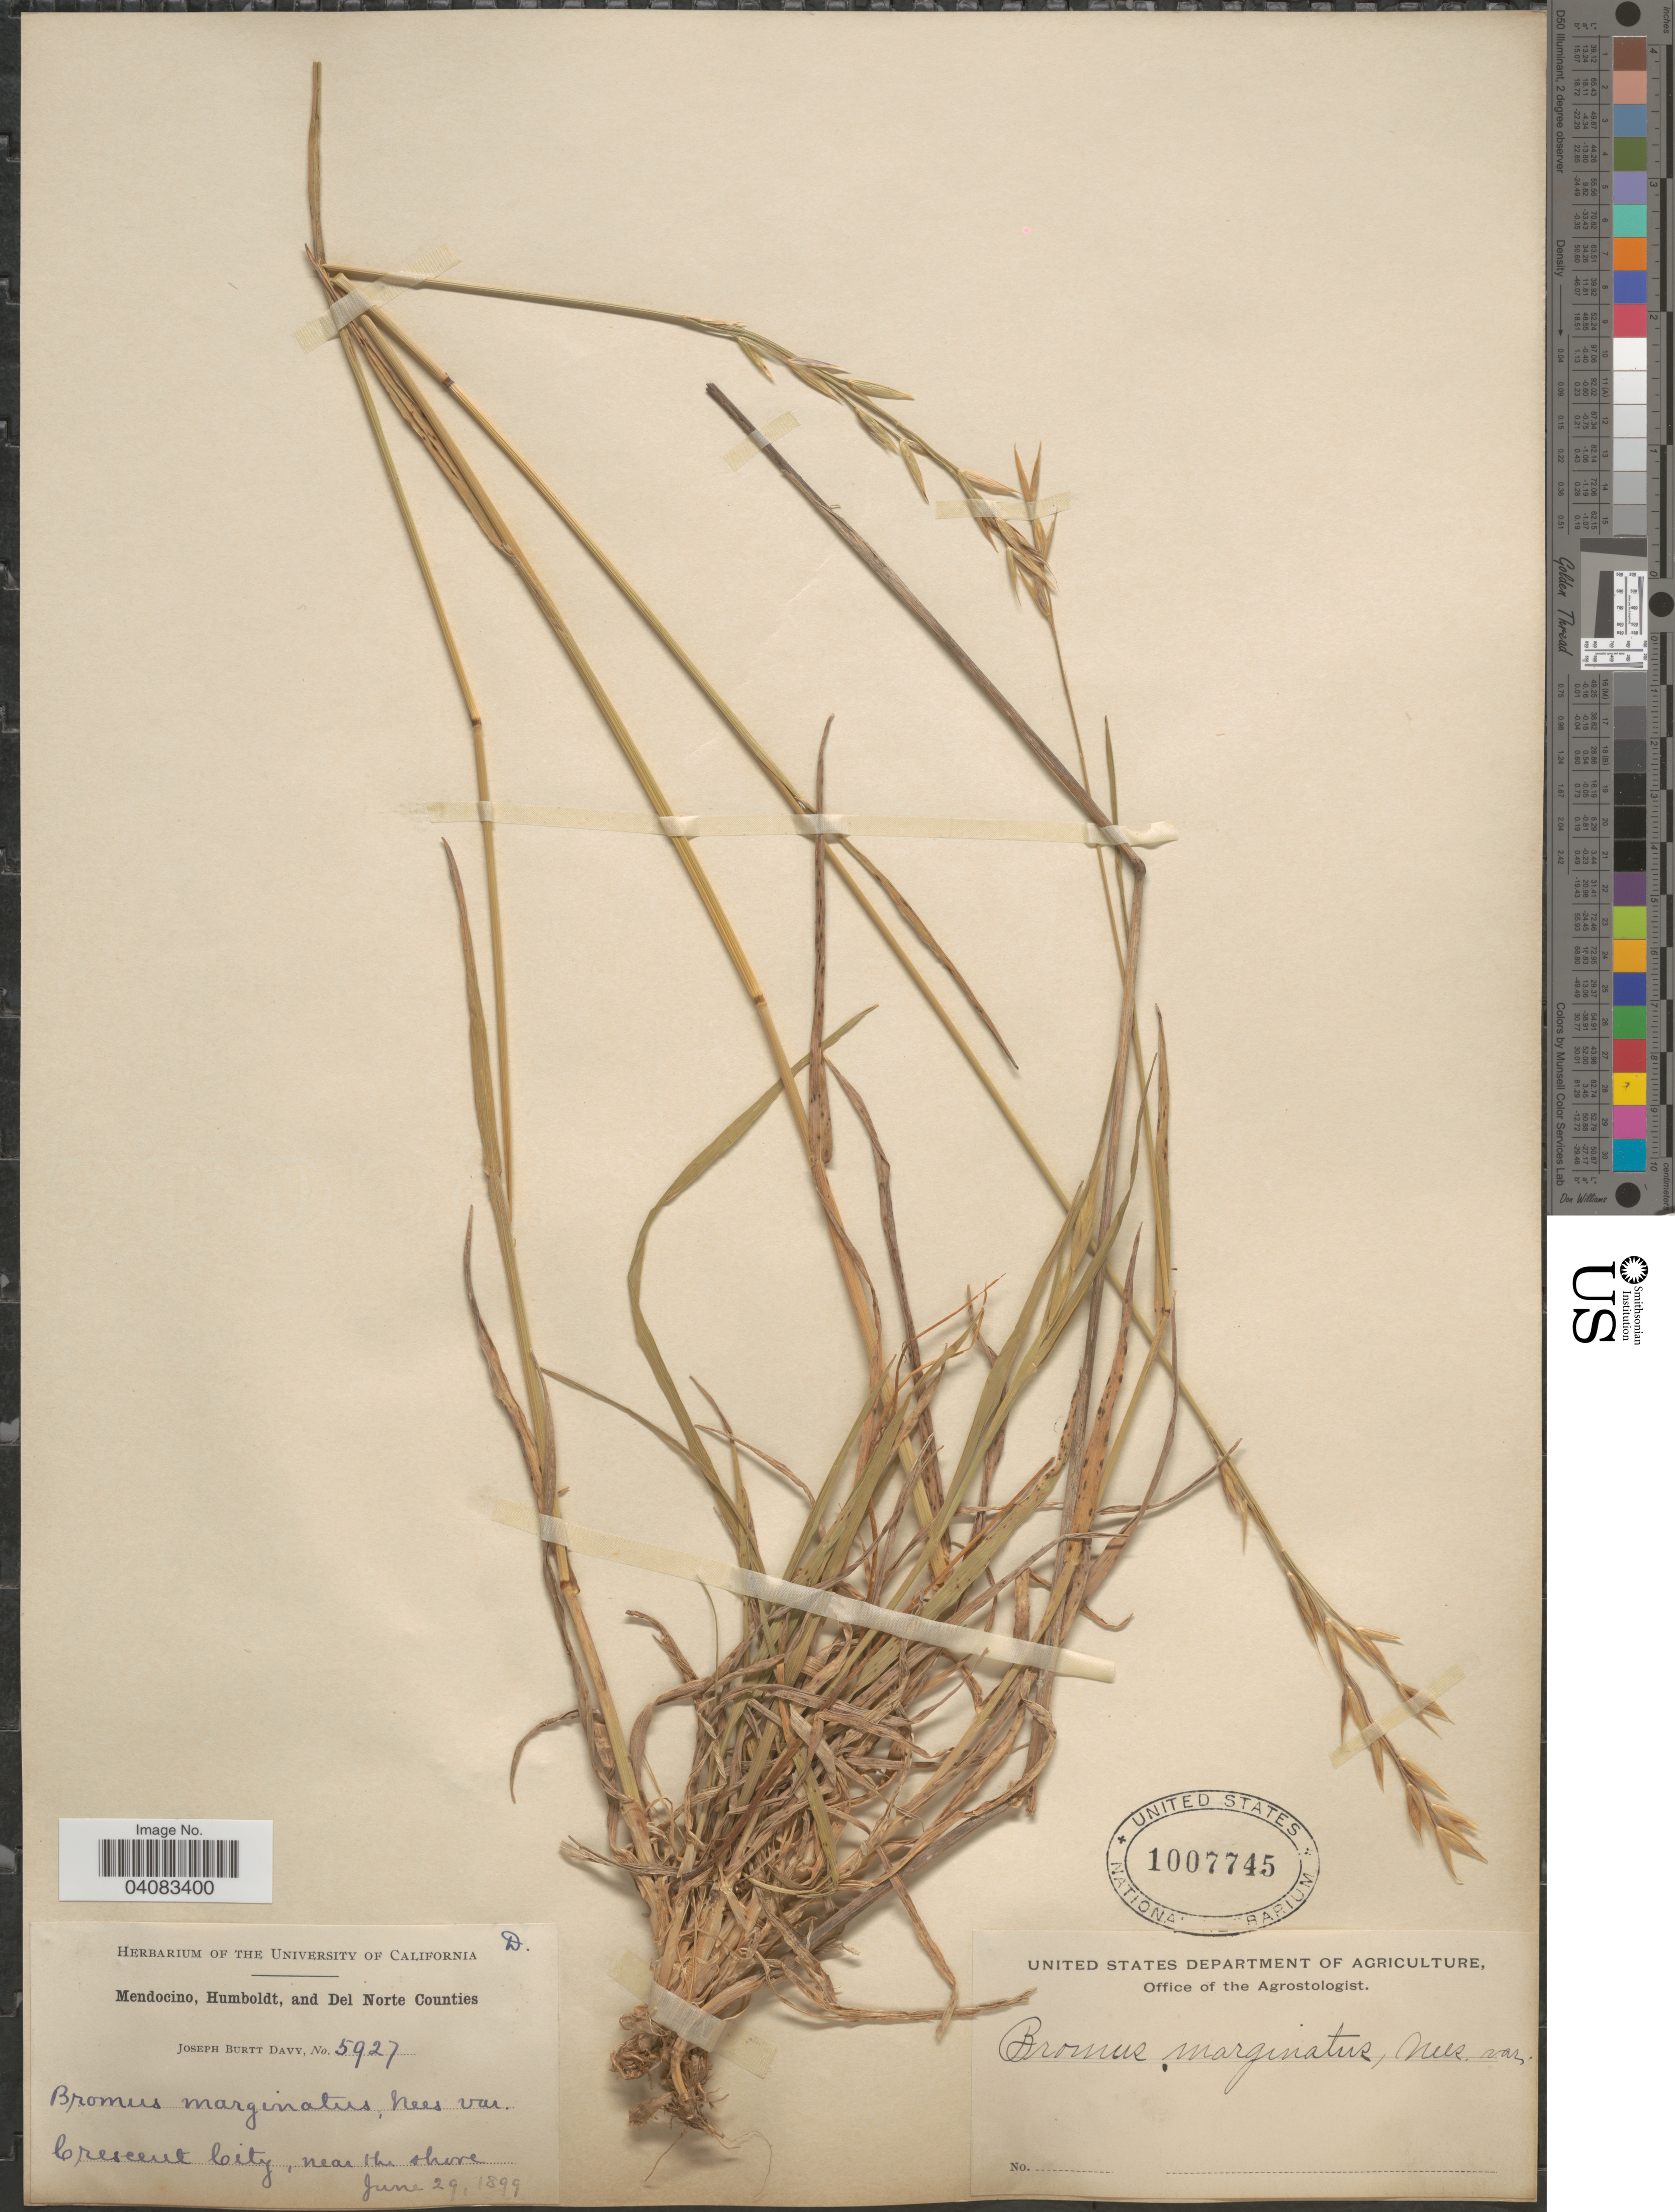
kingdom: Plantae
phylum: Tracheophyta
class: Liliopsida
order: Poales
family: Poaceae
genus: Bromus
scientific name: Bromus marginatus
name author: Nees ex Steud.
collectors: J. Burtt Davy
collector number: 5927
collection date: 1899-06-29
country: United States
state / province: California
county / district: Mendocino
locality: Mendocino, Humboldt, and Del Norte Counties. Crescent City, near the shore.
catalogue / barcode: US 1007745